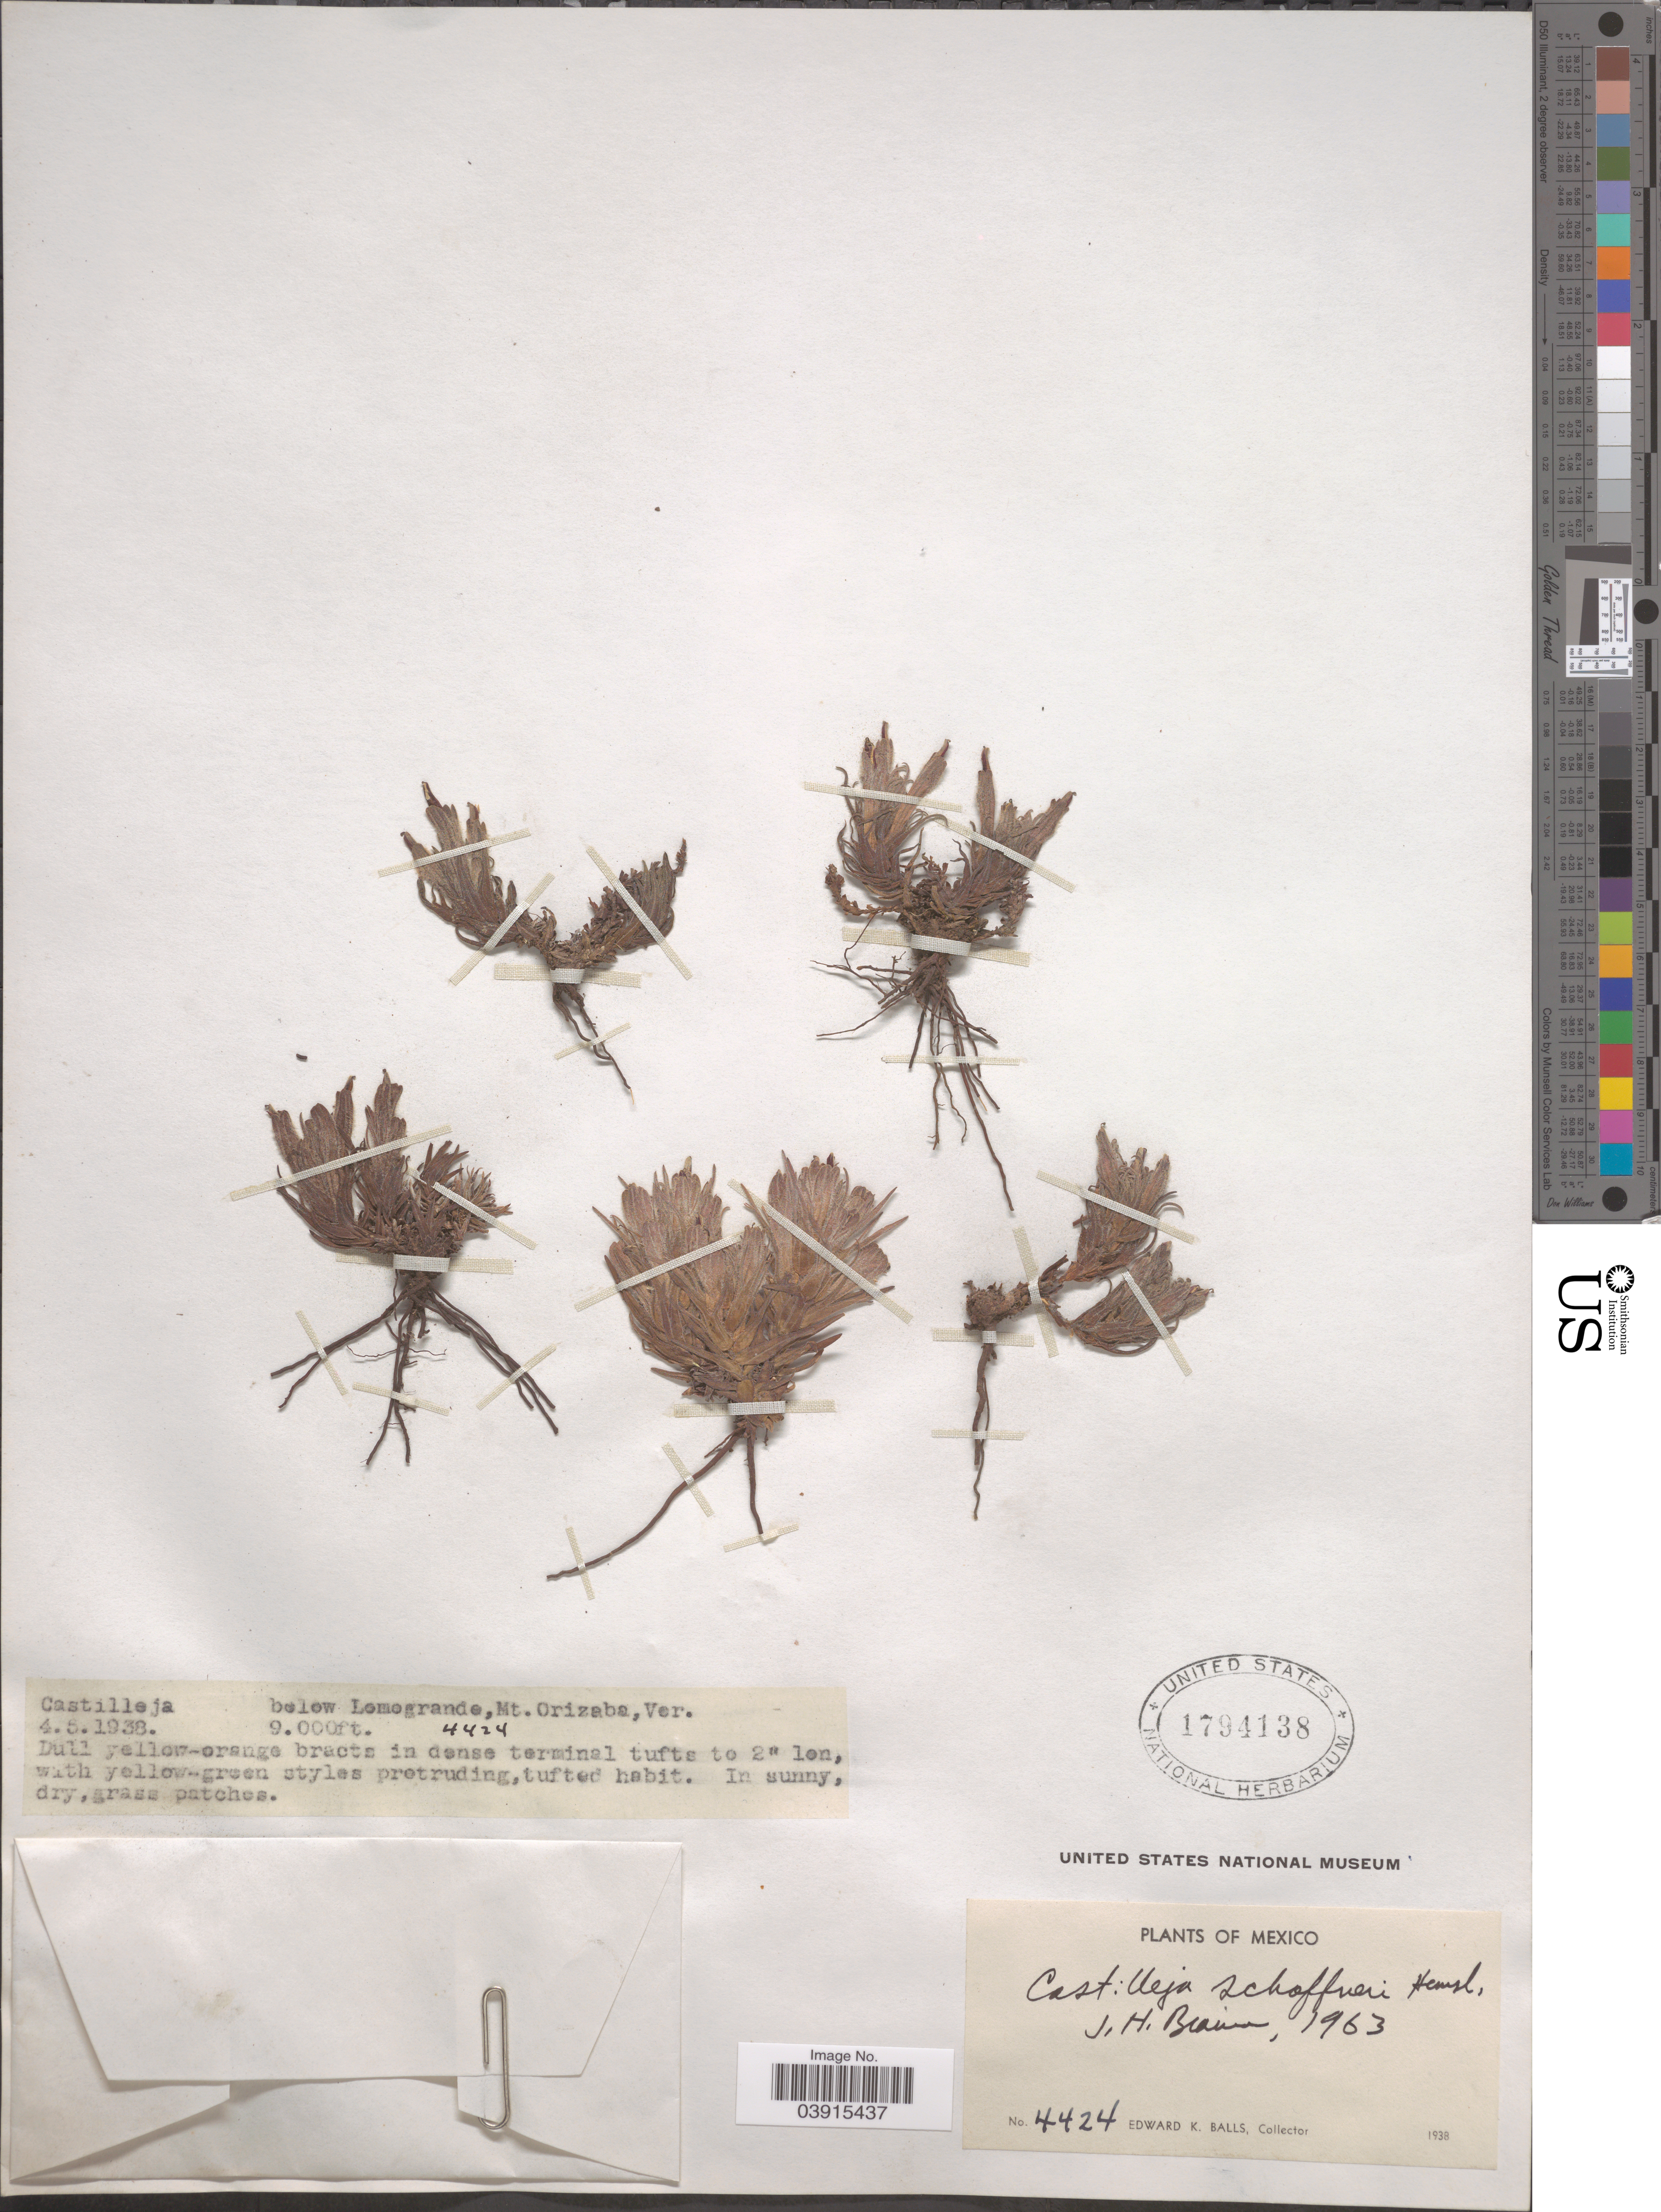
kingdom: Plantae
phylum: Tracheophyta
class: Magnoliopsida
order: Lamiales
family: Orobanchaceae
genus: Castilleja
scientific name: Castilleja schaffneri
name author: Hemsl.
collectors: E. K. Balls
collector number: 4424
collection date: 1938-06-04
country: Mexico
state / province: Veracruz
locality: Below Lomogrande, Mt. Orizaba, Ver.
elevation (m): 2743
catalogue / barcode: US 1794138